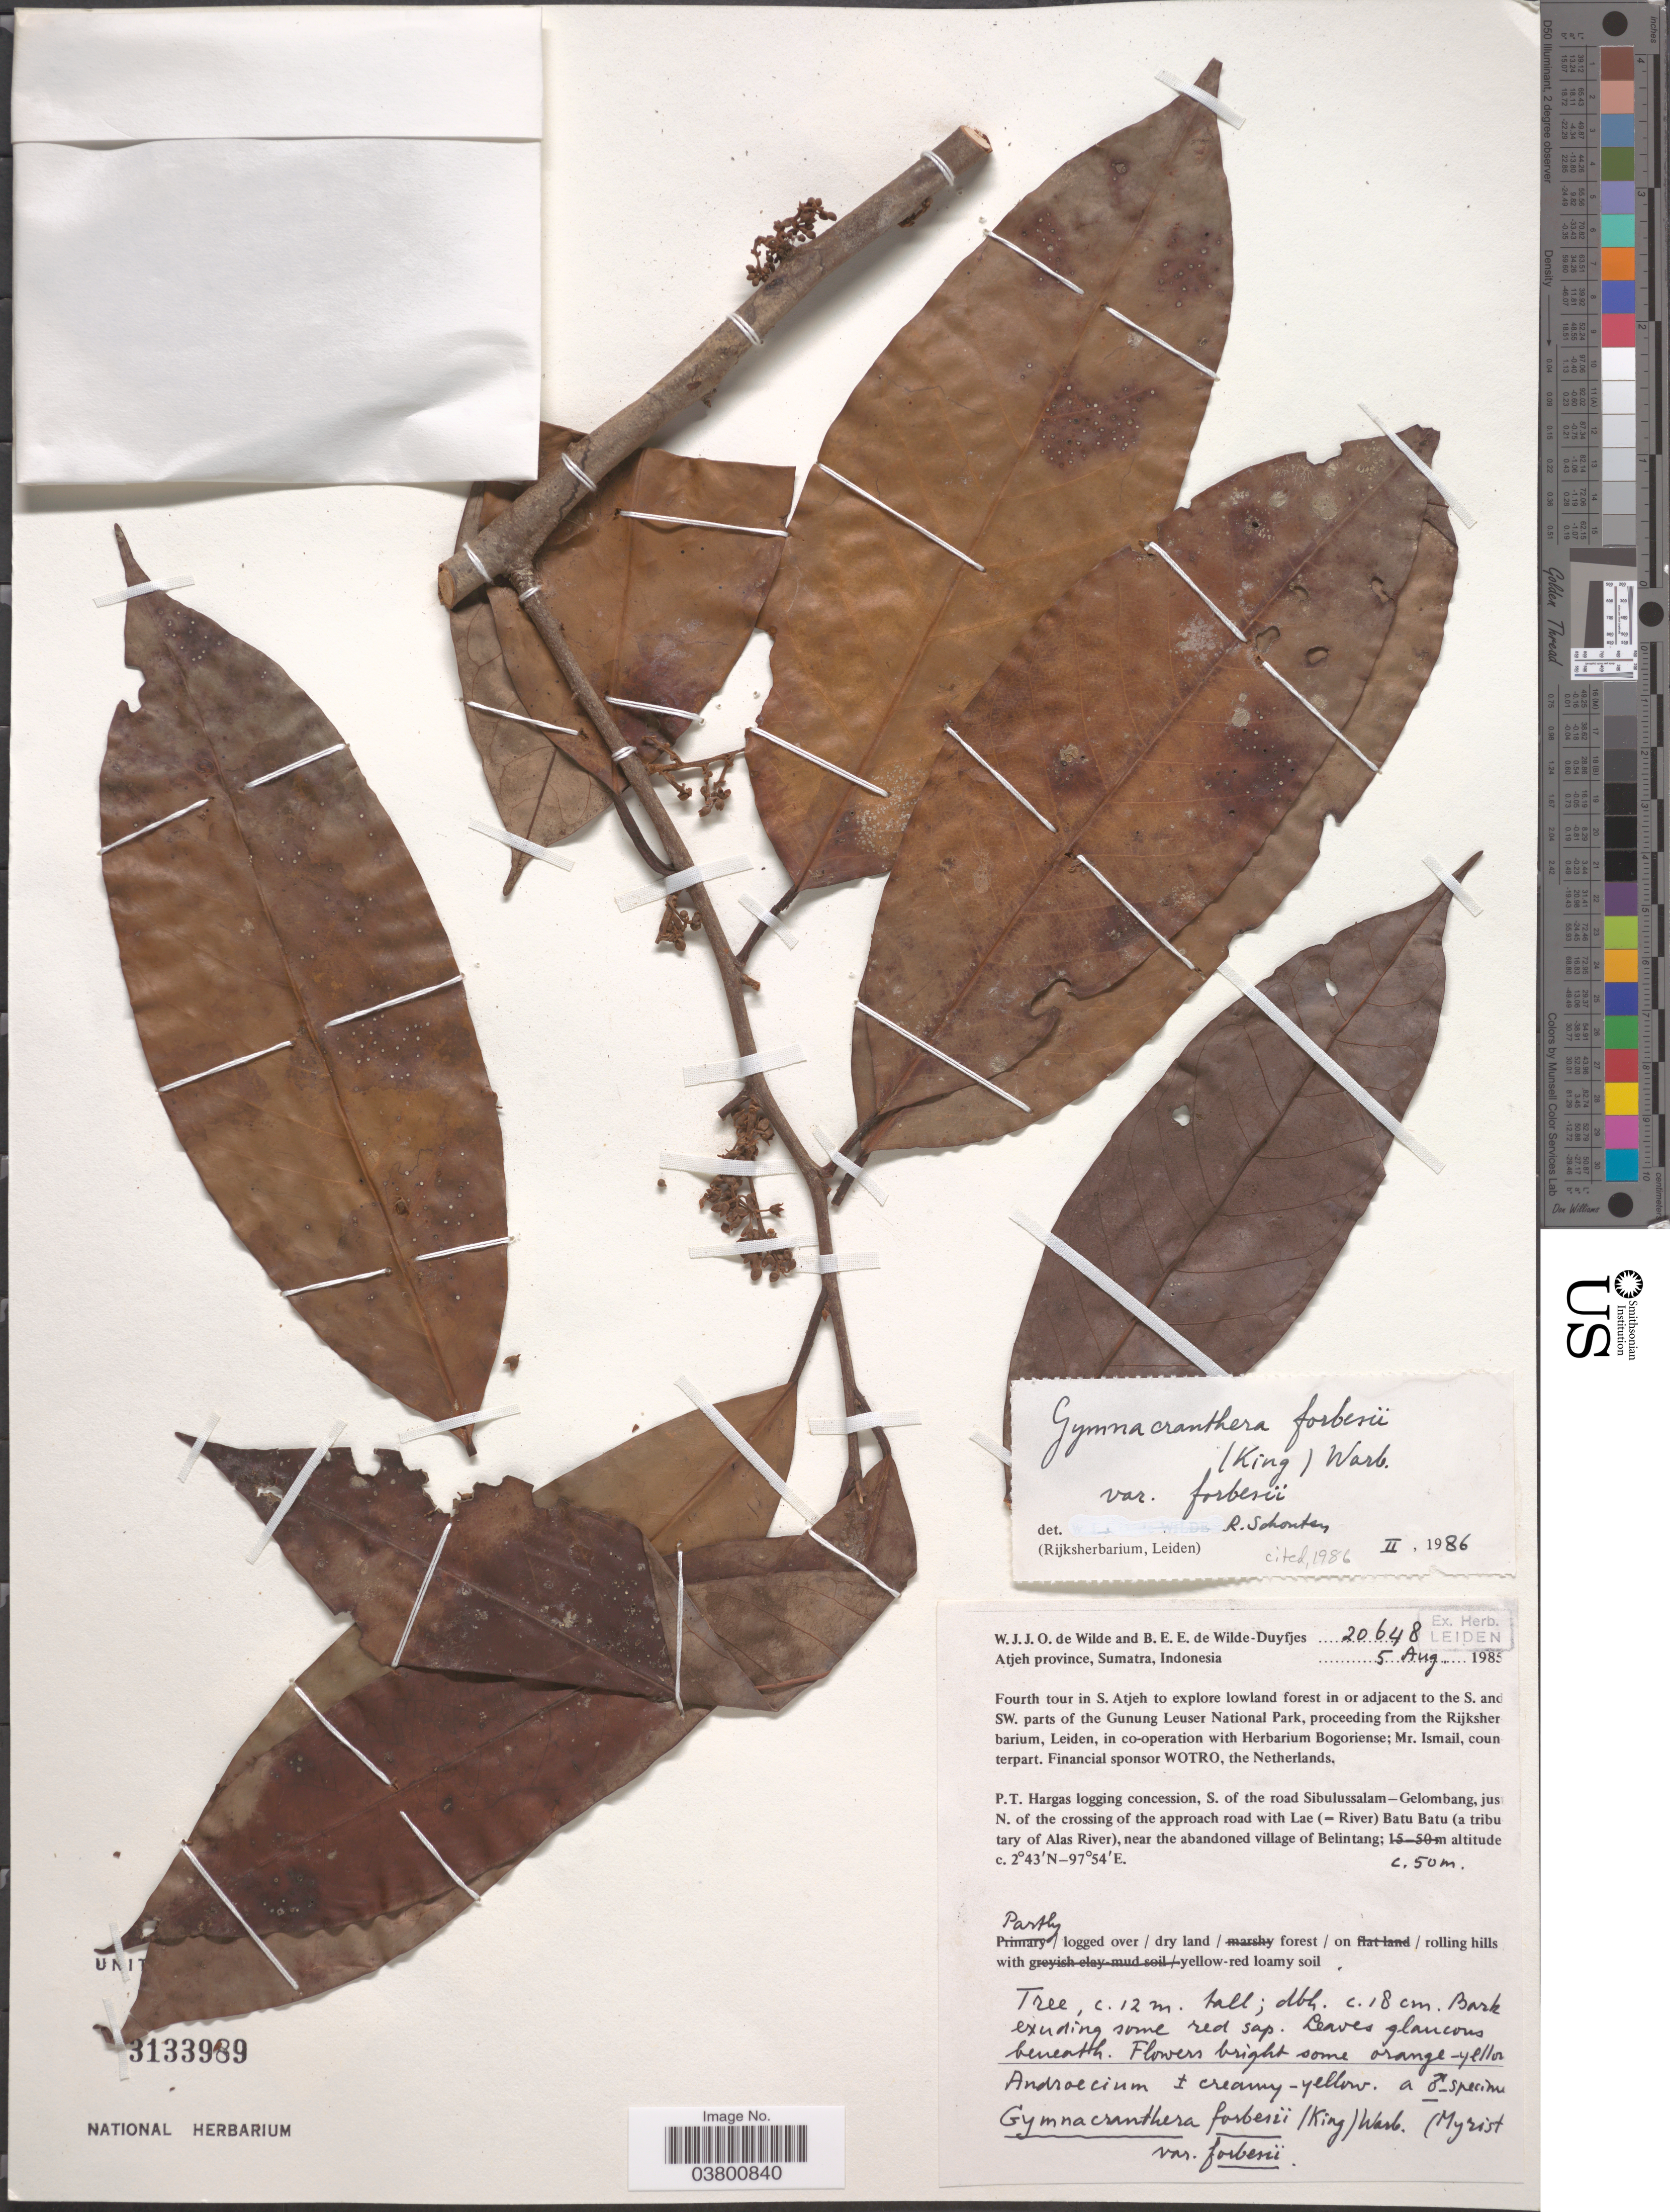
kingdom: Plantae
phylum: Tracheophyta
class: Magnoliopsida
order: Magnoliales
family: Myristicaceae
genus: Gymnacranthera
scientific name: Gymnacranthera forbesii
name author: (R.M. King) Warb.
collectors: W. J. de Wilde & B. E. de Wilde-Duyfjes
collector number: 20648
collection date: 1985-08-05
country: Indonesia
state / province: Sumatra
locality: Atjeh province. Fourth tour in S. Atjeh to explore lowland forest in or adjacent to the S. and SW. parts of the Gunung Leuser National Park. P.T. Hargas logging concession, S. of the road Sibulussalam-Gelombang, just N. of the crossing of the approach road with Lae (=River) Batu Batu (at tributary of Alas River), near the abandoned village of Belintang.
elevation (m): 50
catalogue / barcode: US 3133989